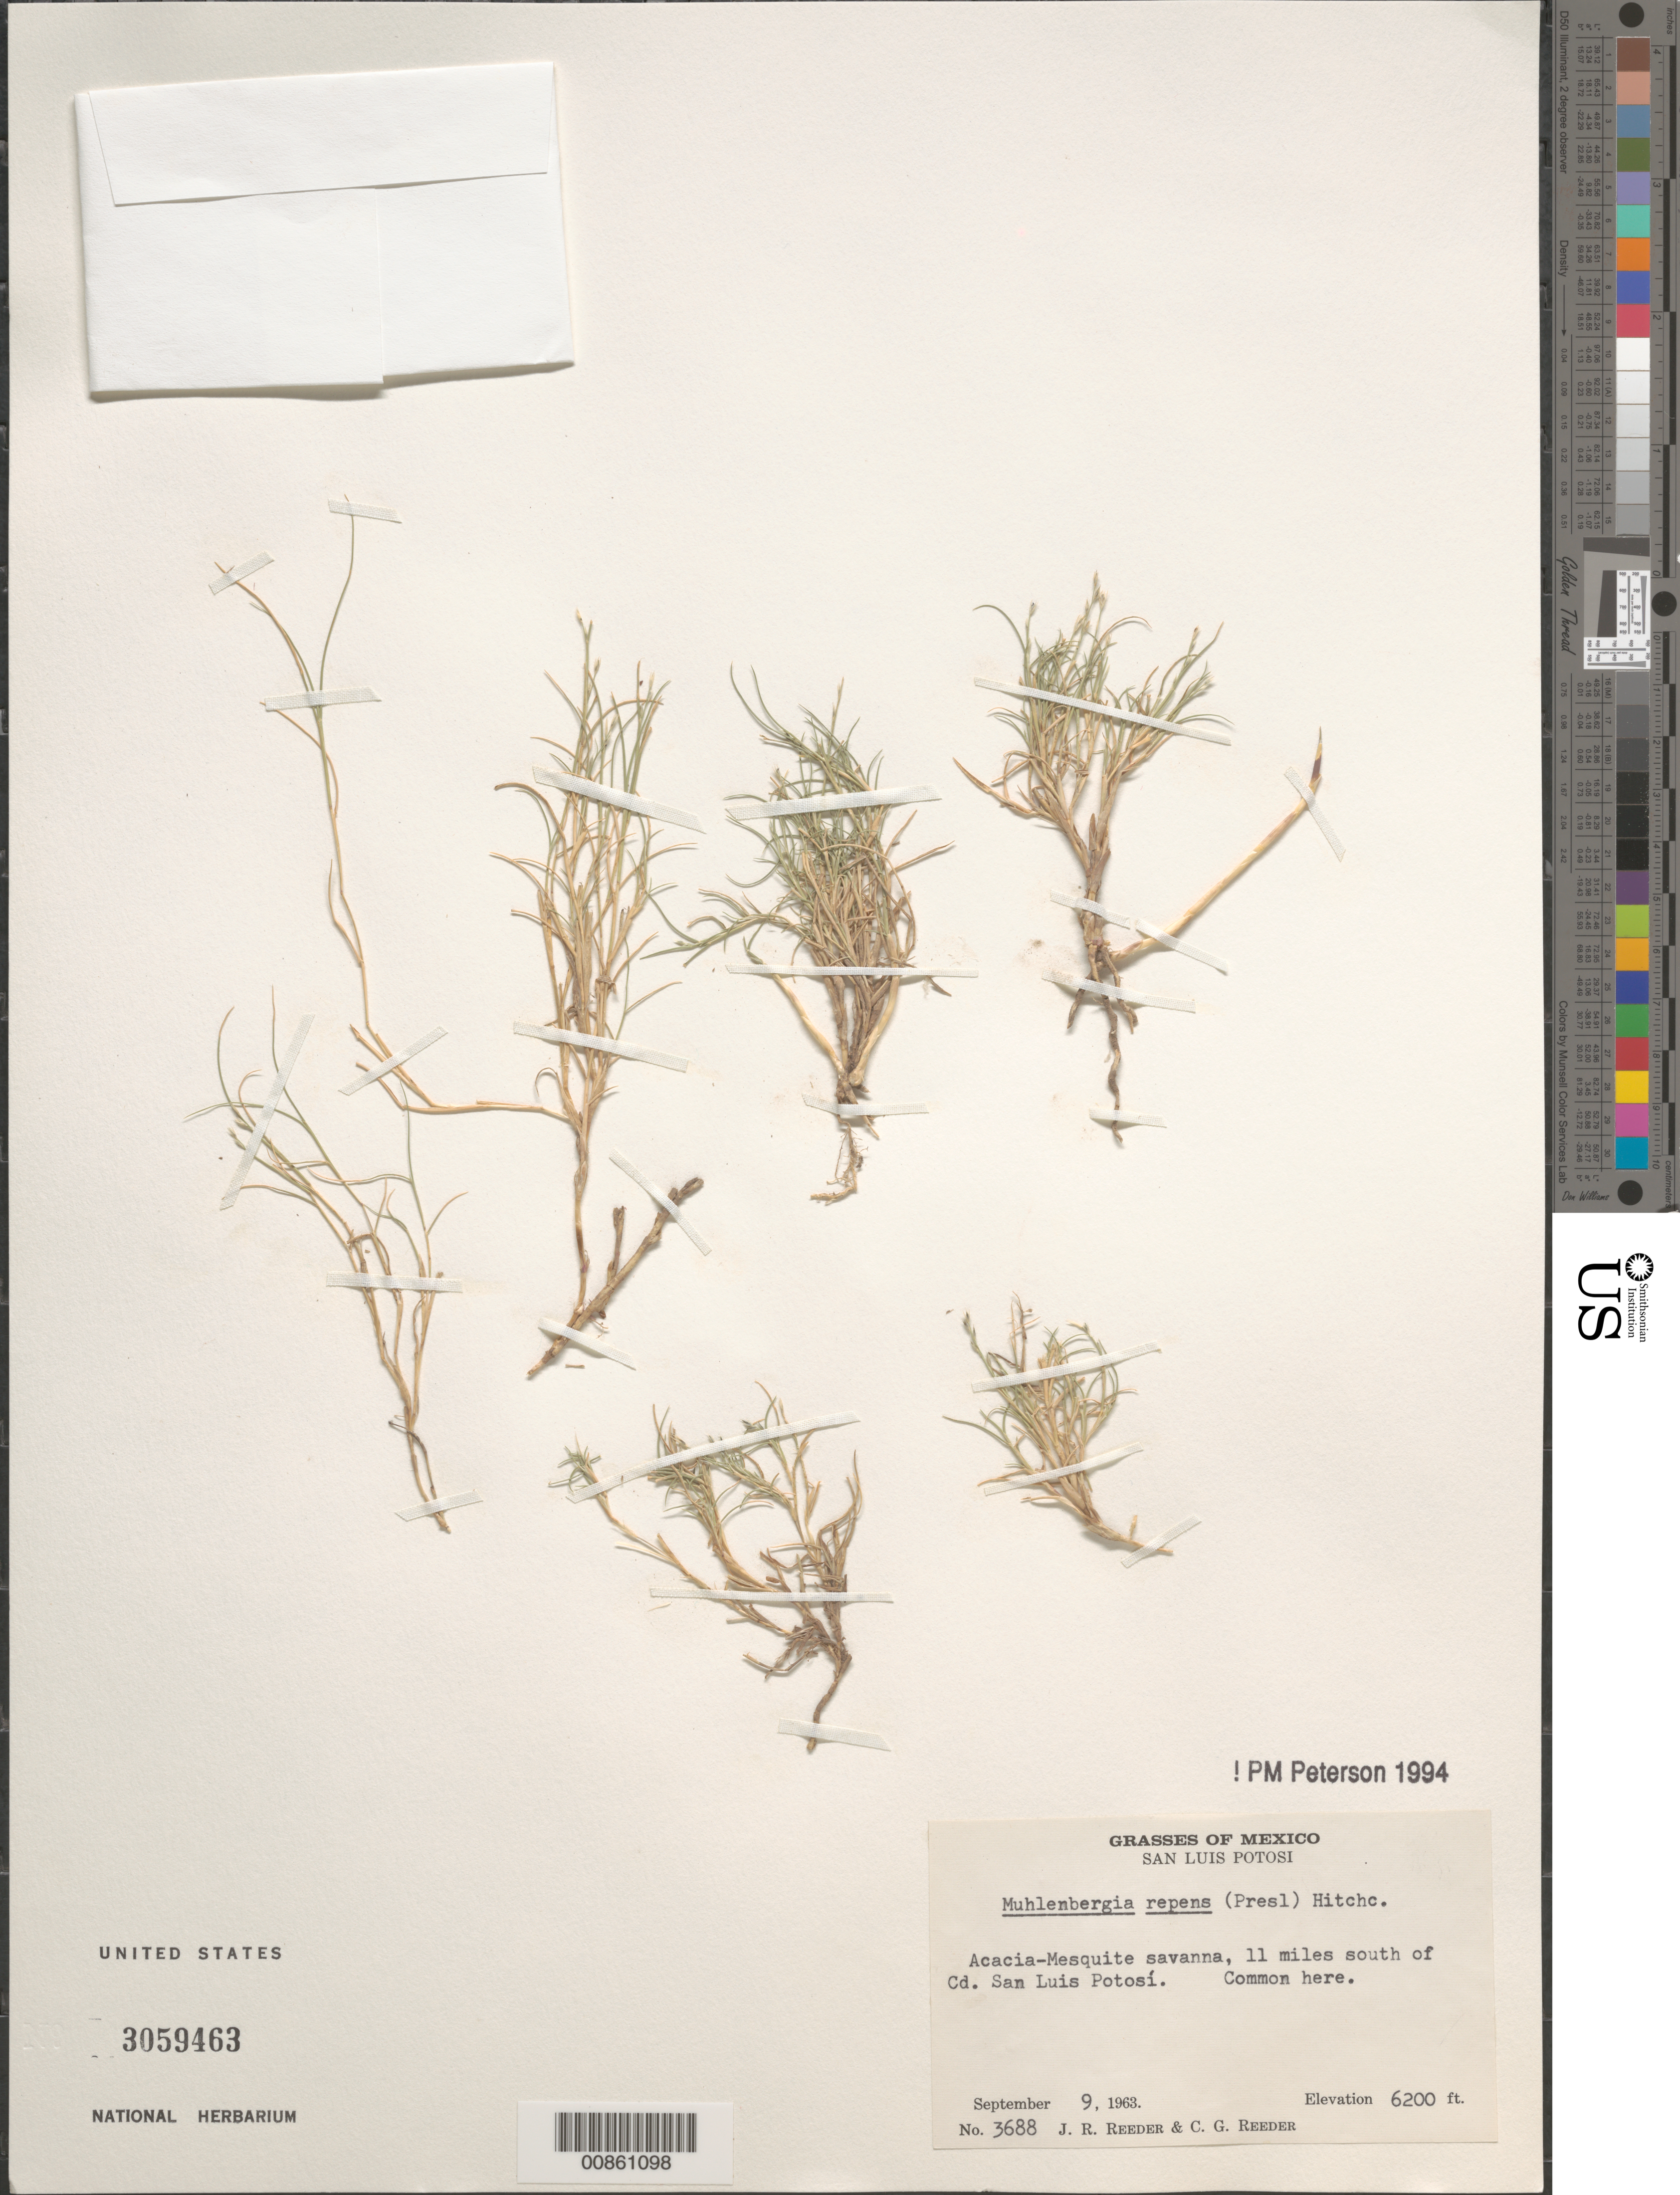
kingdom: Plantae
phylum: Tracheophyta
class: Liliopsida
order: Poales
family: Poaceae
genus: Muhlenbergia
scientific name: Muhlenbergia repens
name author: (J. Presl) Hitchc.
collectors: J. R. Reeder & C. G. Reeder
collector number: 3688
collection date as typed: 09 Sep 1963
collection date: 1963-09-09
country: Mexico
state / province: San Luis Potosi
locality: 11 mi S of cd. San Luis Potosi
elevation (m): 1890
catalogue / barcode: US 3059463